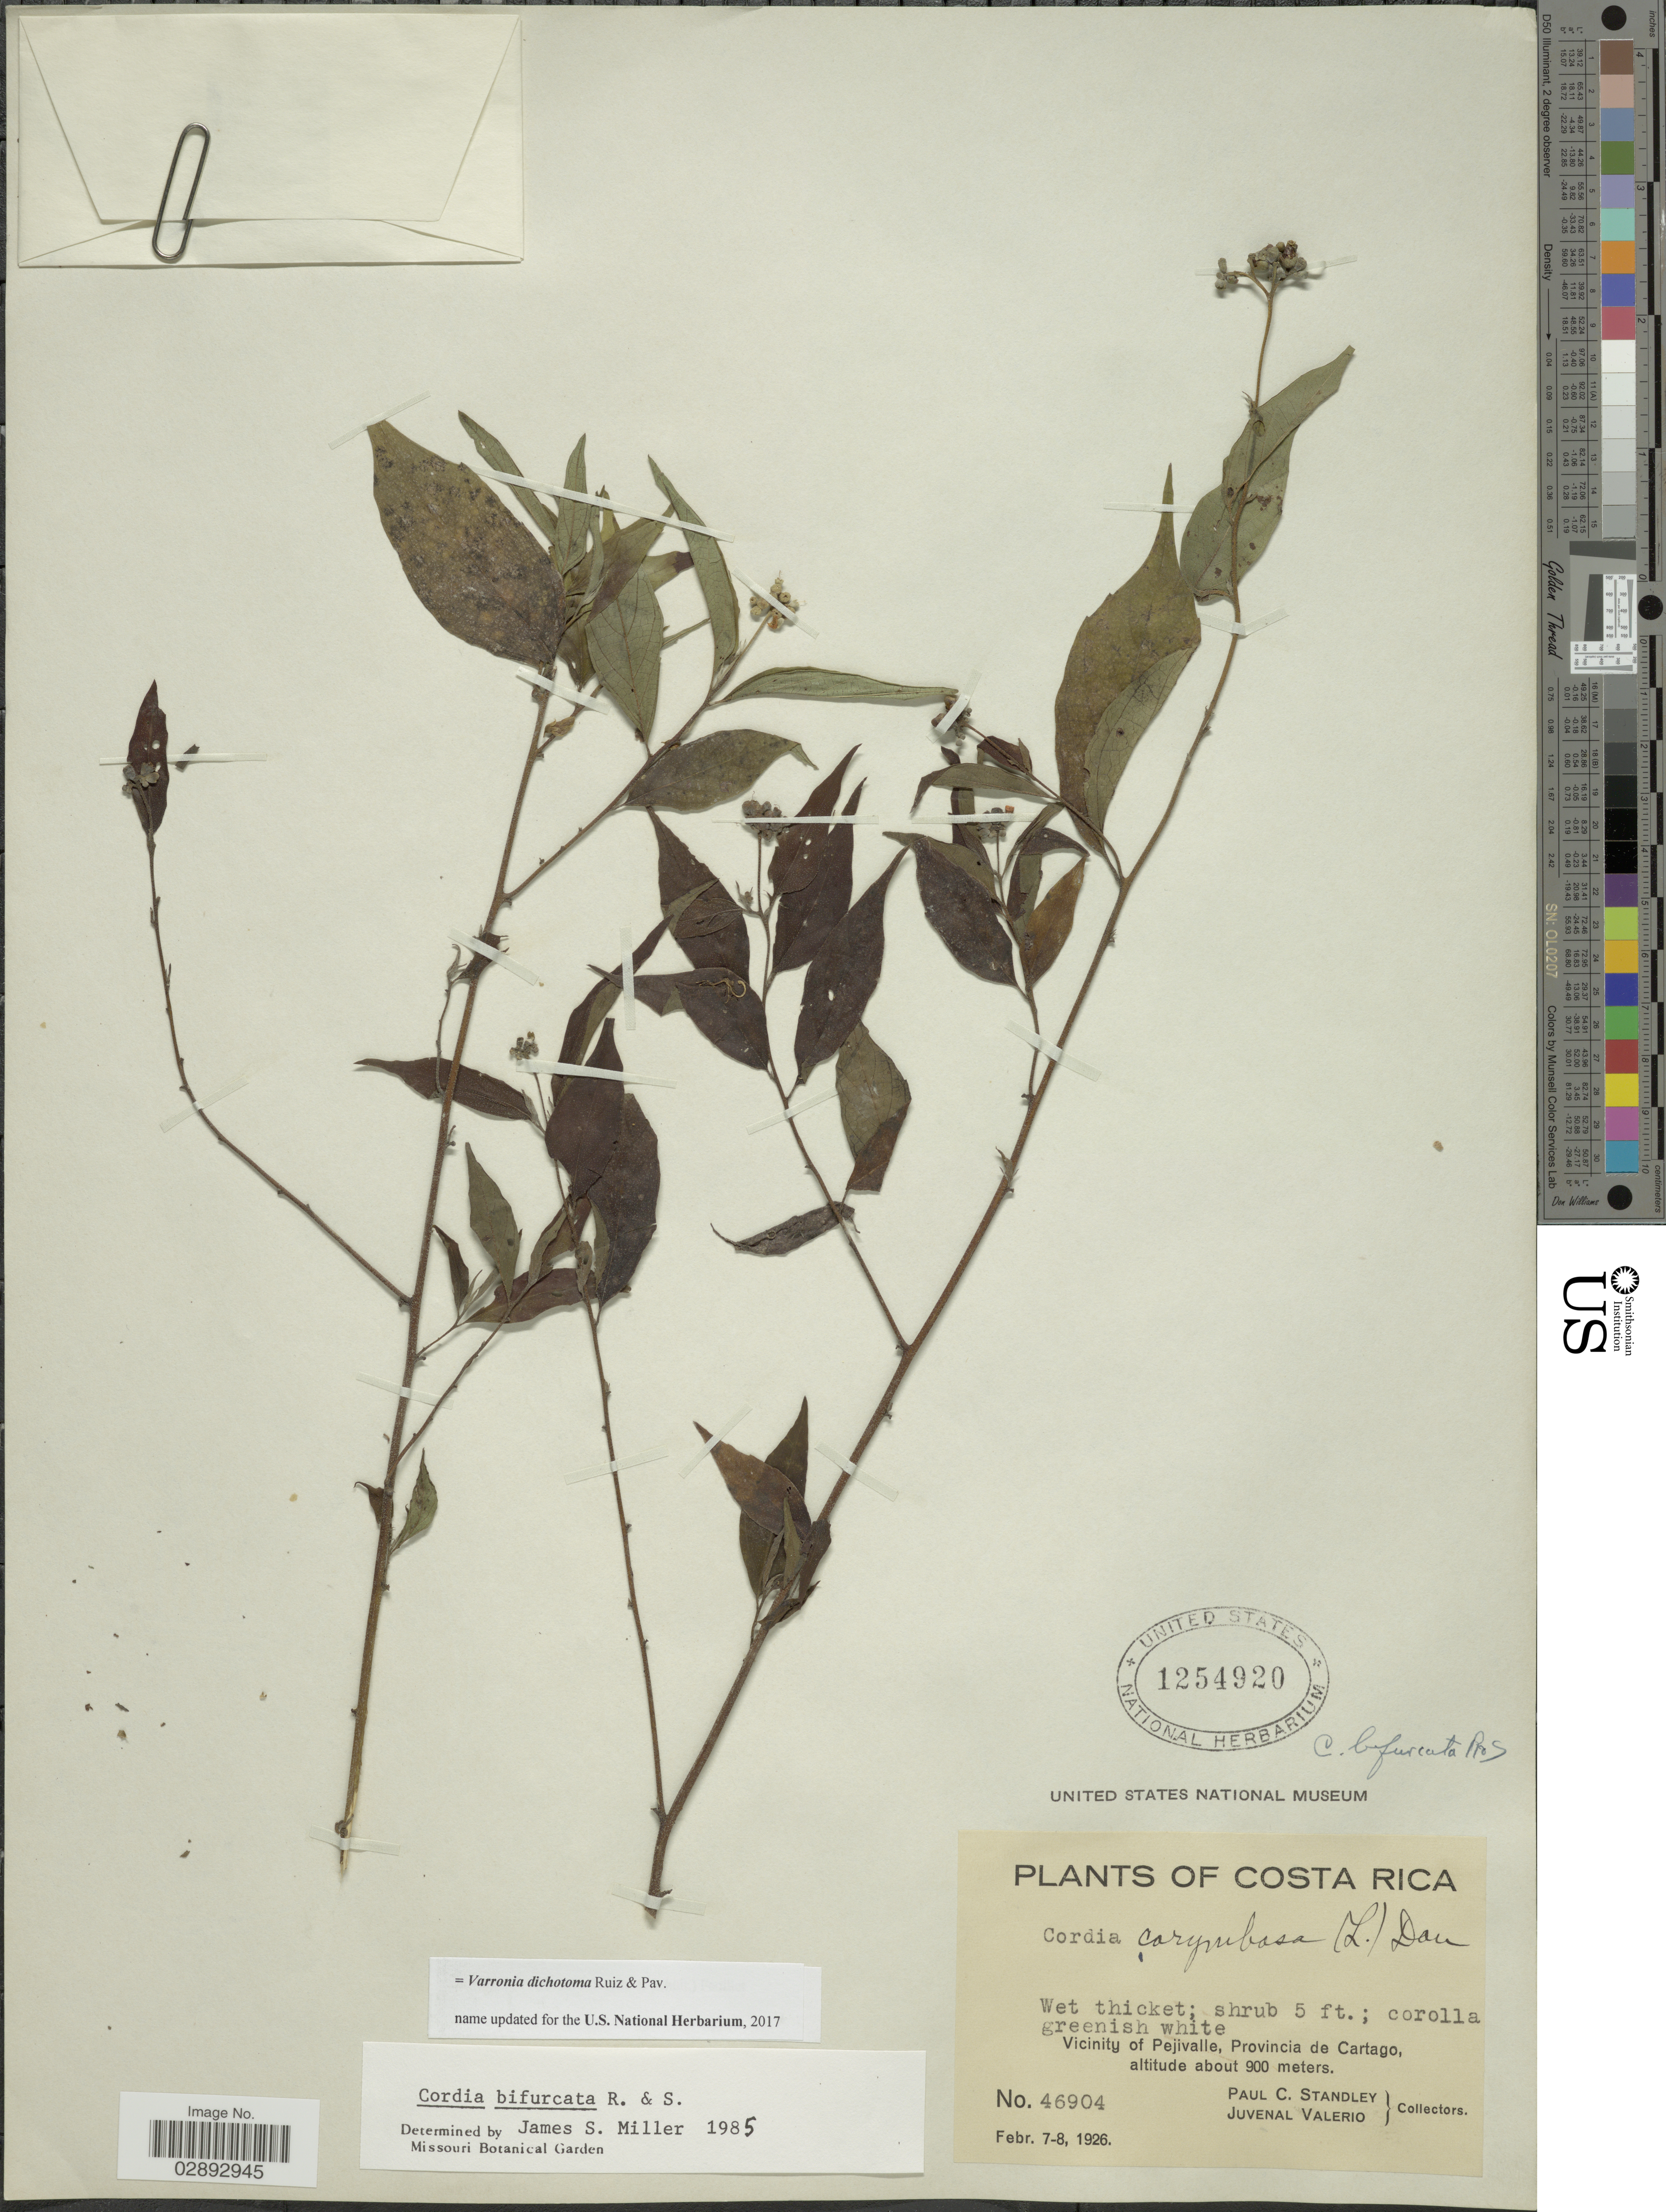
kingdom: Plantae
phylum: Tracheophyta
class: Magnoliopsida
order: Boraginales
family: Cordiaceae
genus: Varronia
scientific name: Varronia dichotoma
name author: Ruiz & Pav.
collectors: P. C. Standley & J. Valerio R.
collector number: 46904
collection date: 1926-02-07/1926-02-08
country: Costa Rica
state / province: Cartago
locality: Vicinity of Pejivalle, Provincia de Cartago.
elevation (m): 900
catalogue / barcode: US 1254920